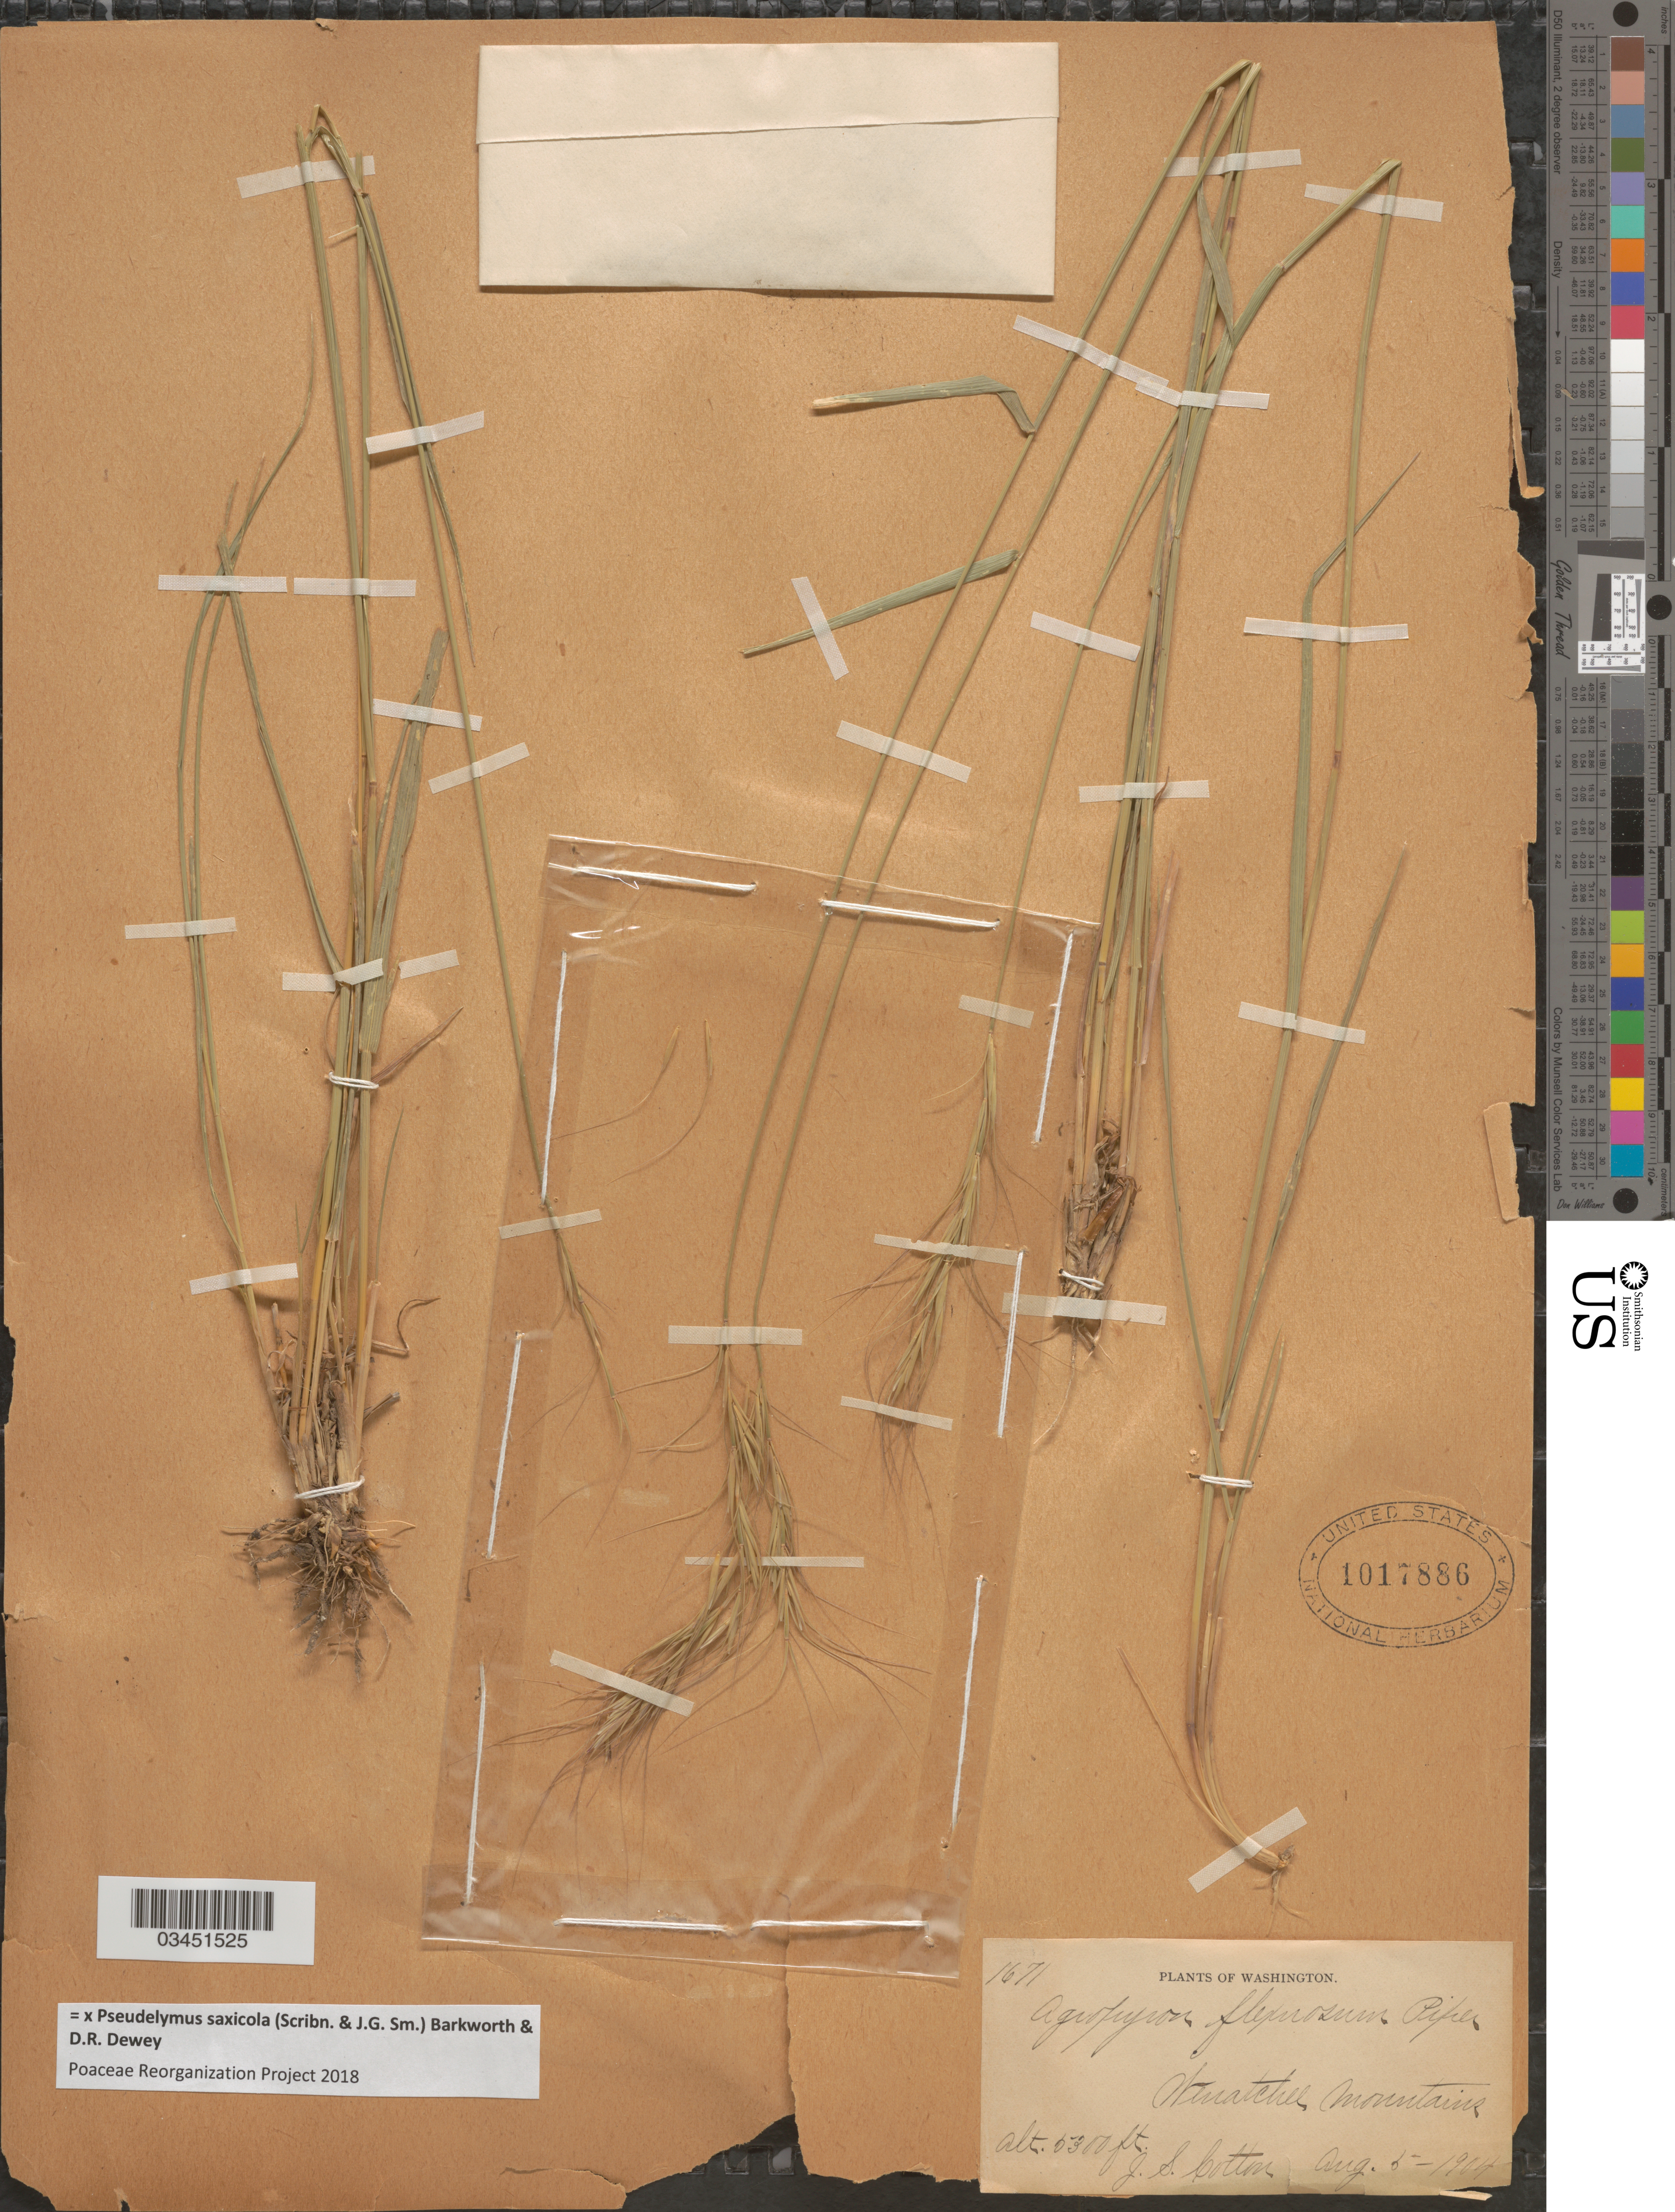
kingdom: Plantae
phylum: Tracheophyta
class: Liliopsida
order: Poales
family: Poaceae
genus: Pseudelymus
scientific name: x Pseudelymus saxicola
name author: (Scribn. & J.G. Sm.) Barkworth & Dewey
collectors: J. S. Cotton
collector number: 1671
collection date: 1904-08-05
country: United States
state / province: Washington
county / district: Chelan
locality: Wenatchee Mountains.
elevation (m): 1615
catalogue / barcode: US 1017886